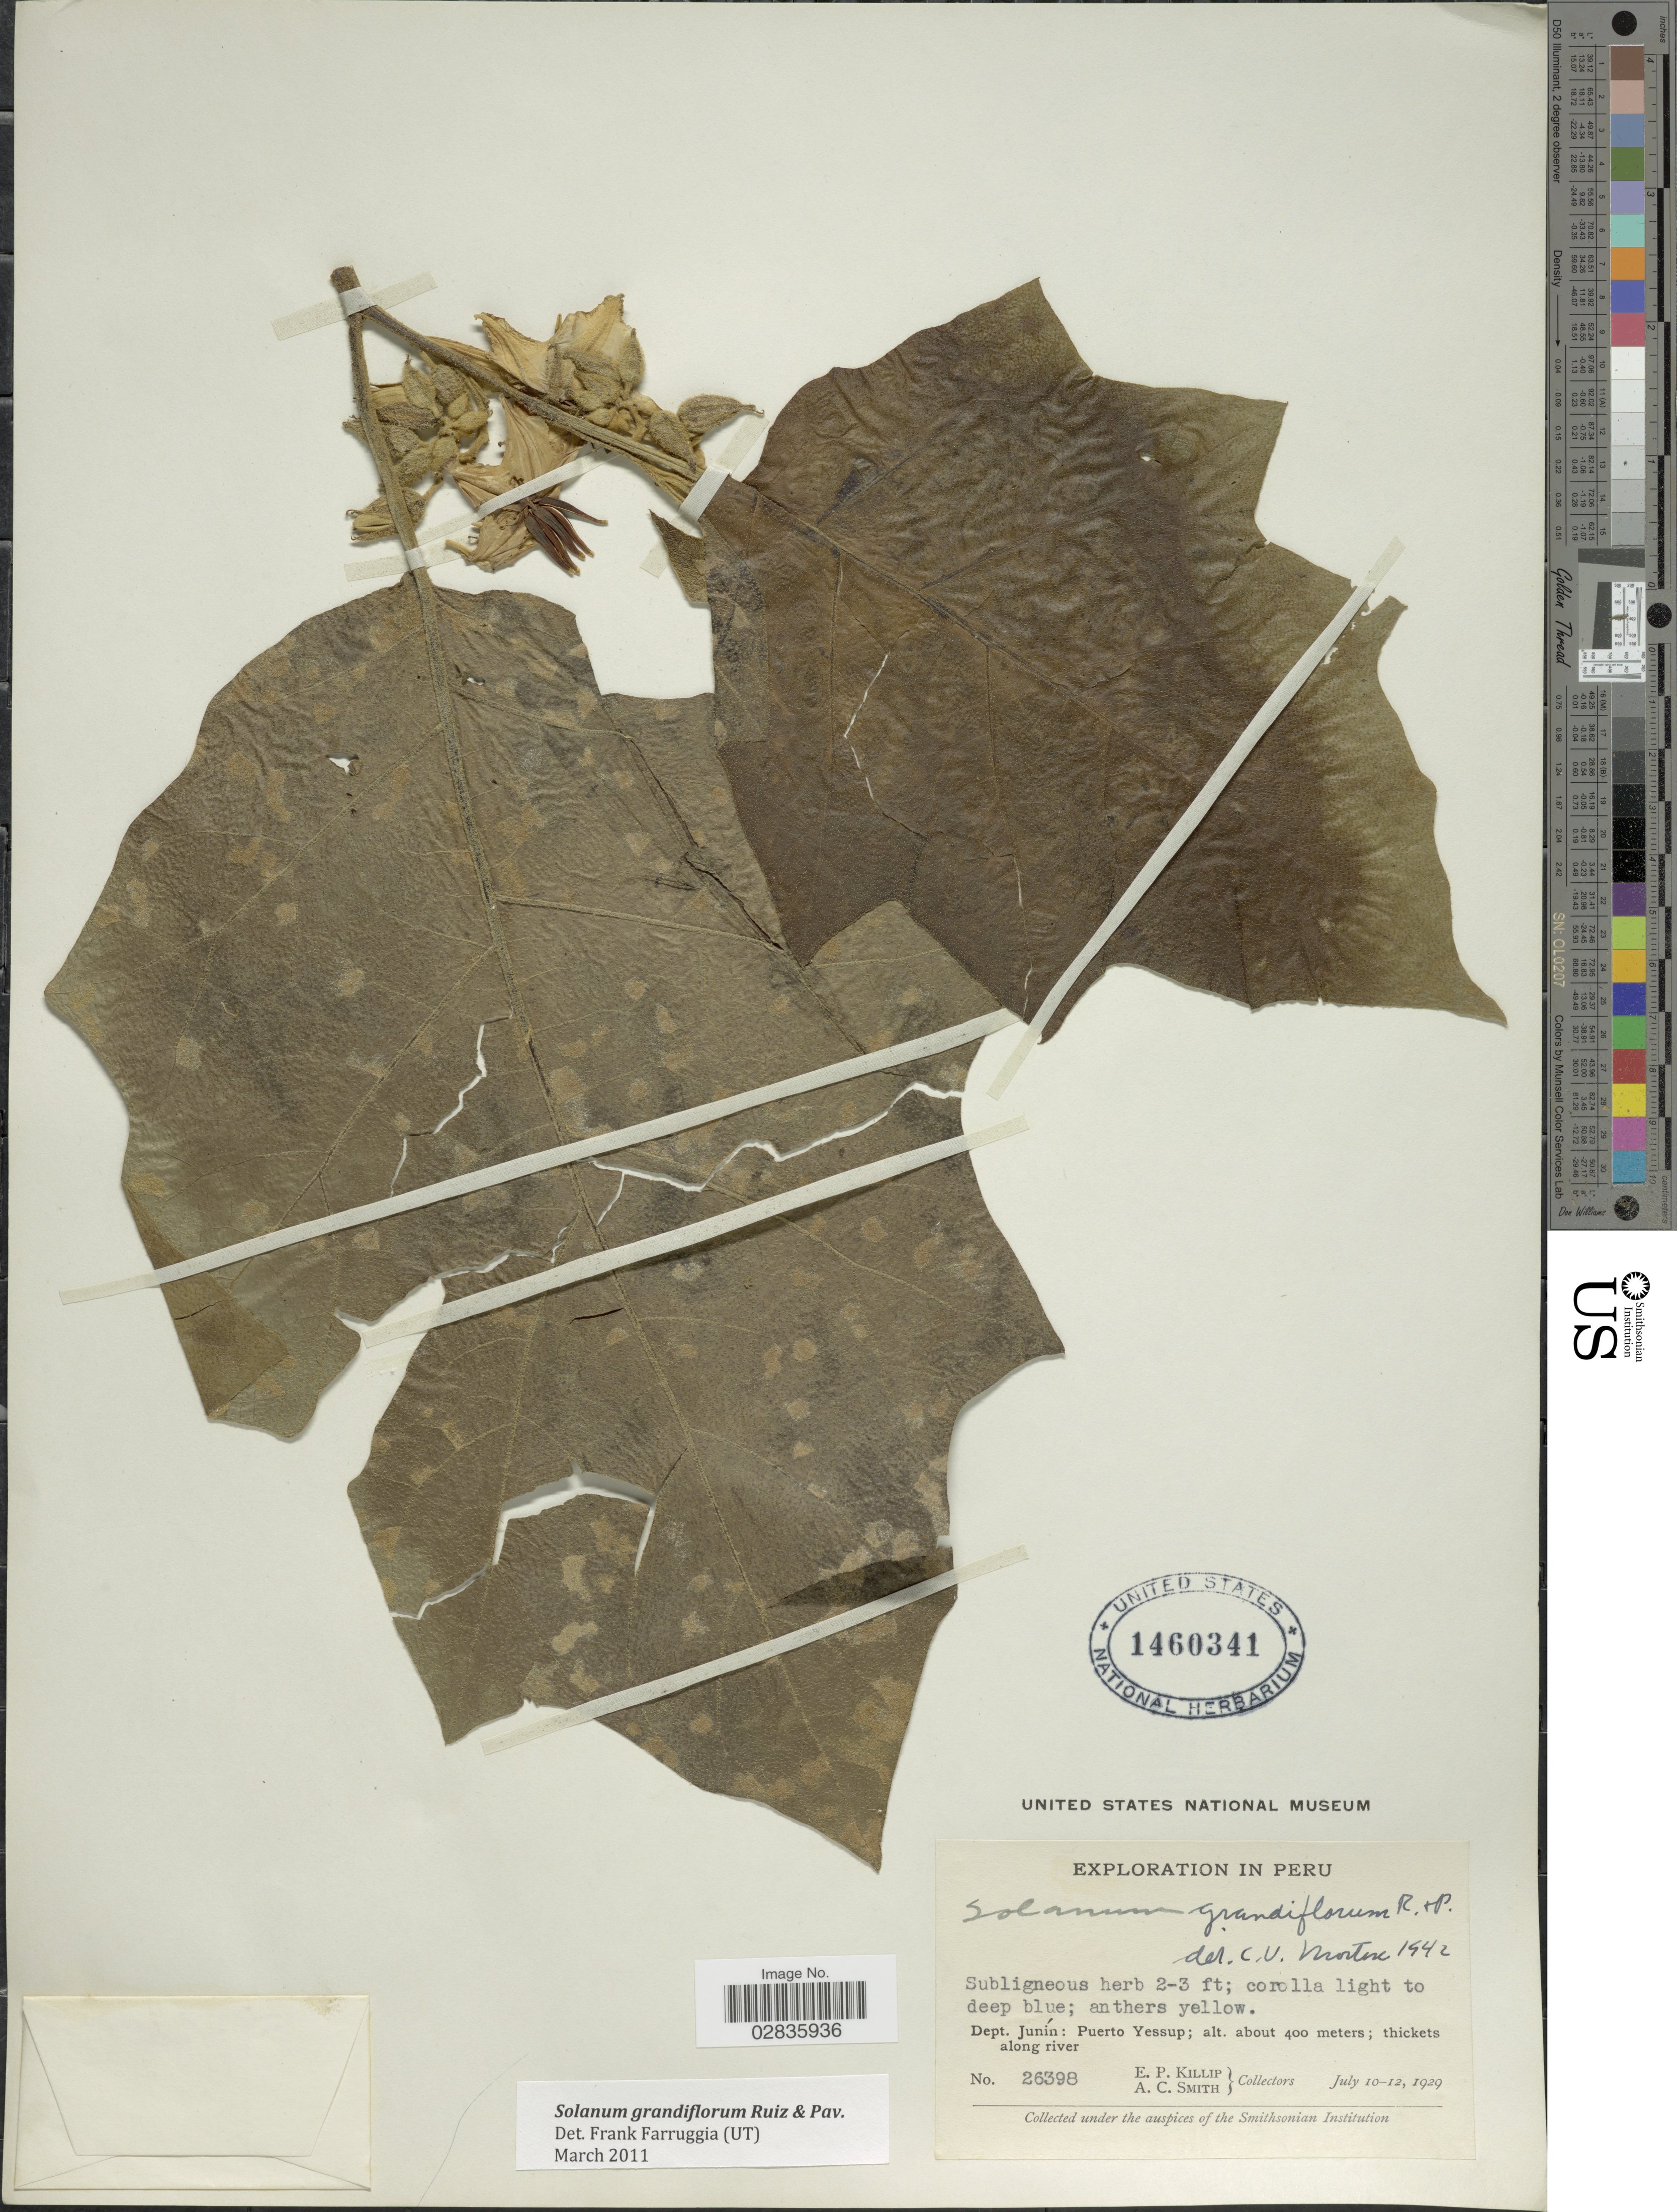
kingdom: Plantae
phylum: Tracheophyta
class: Magnoliopsida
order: Solanales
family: Solanaceae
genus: Solanum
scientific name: Solanum grandiflorum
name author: Ruiz & Pav.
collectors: E. P. Killip & A. C. Smith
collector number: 26398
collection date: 1929-07-10/1929-07-12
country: Peru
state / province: Junín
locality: Dept. Junín: Puerto Yessup.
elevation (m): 400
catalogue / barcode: US 1460341